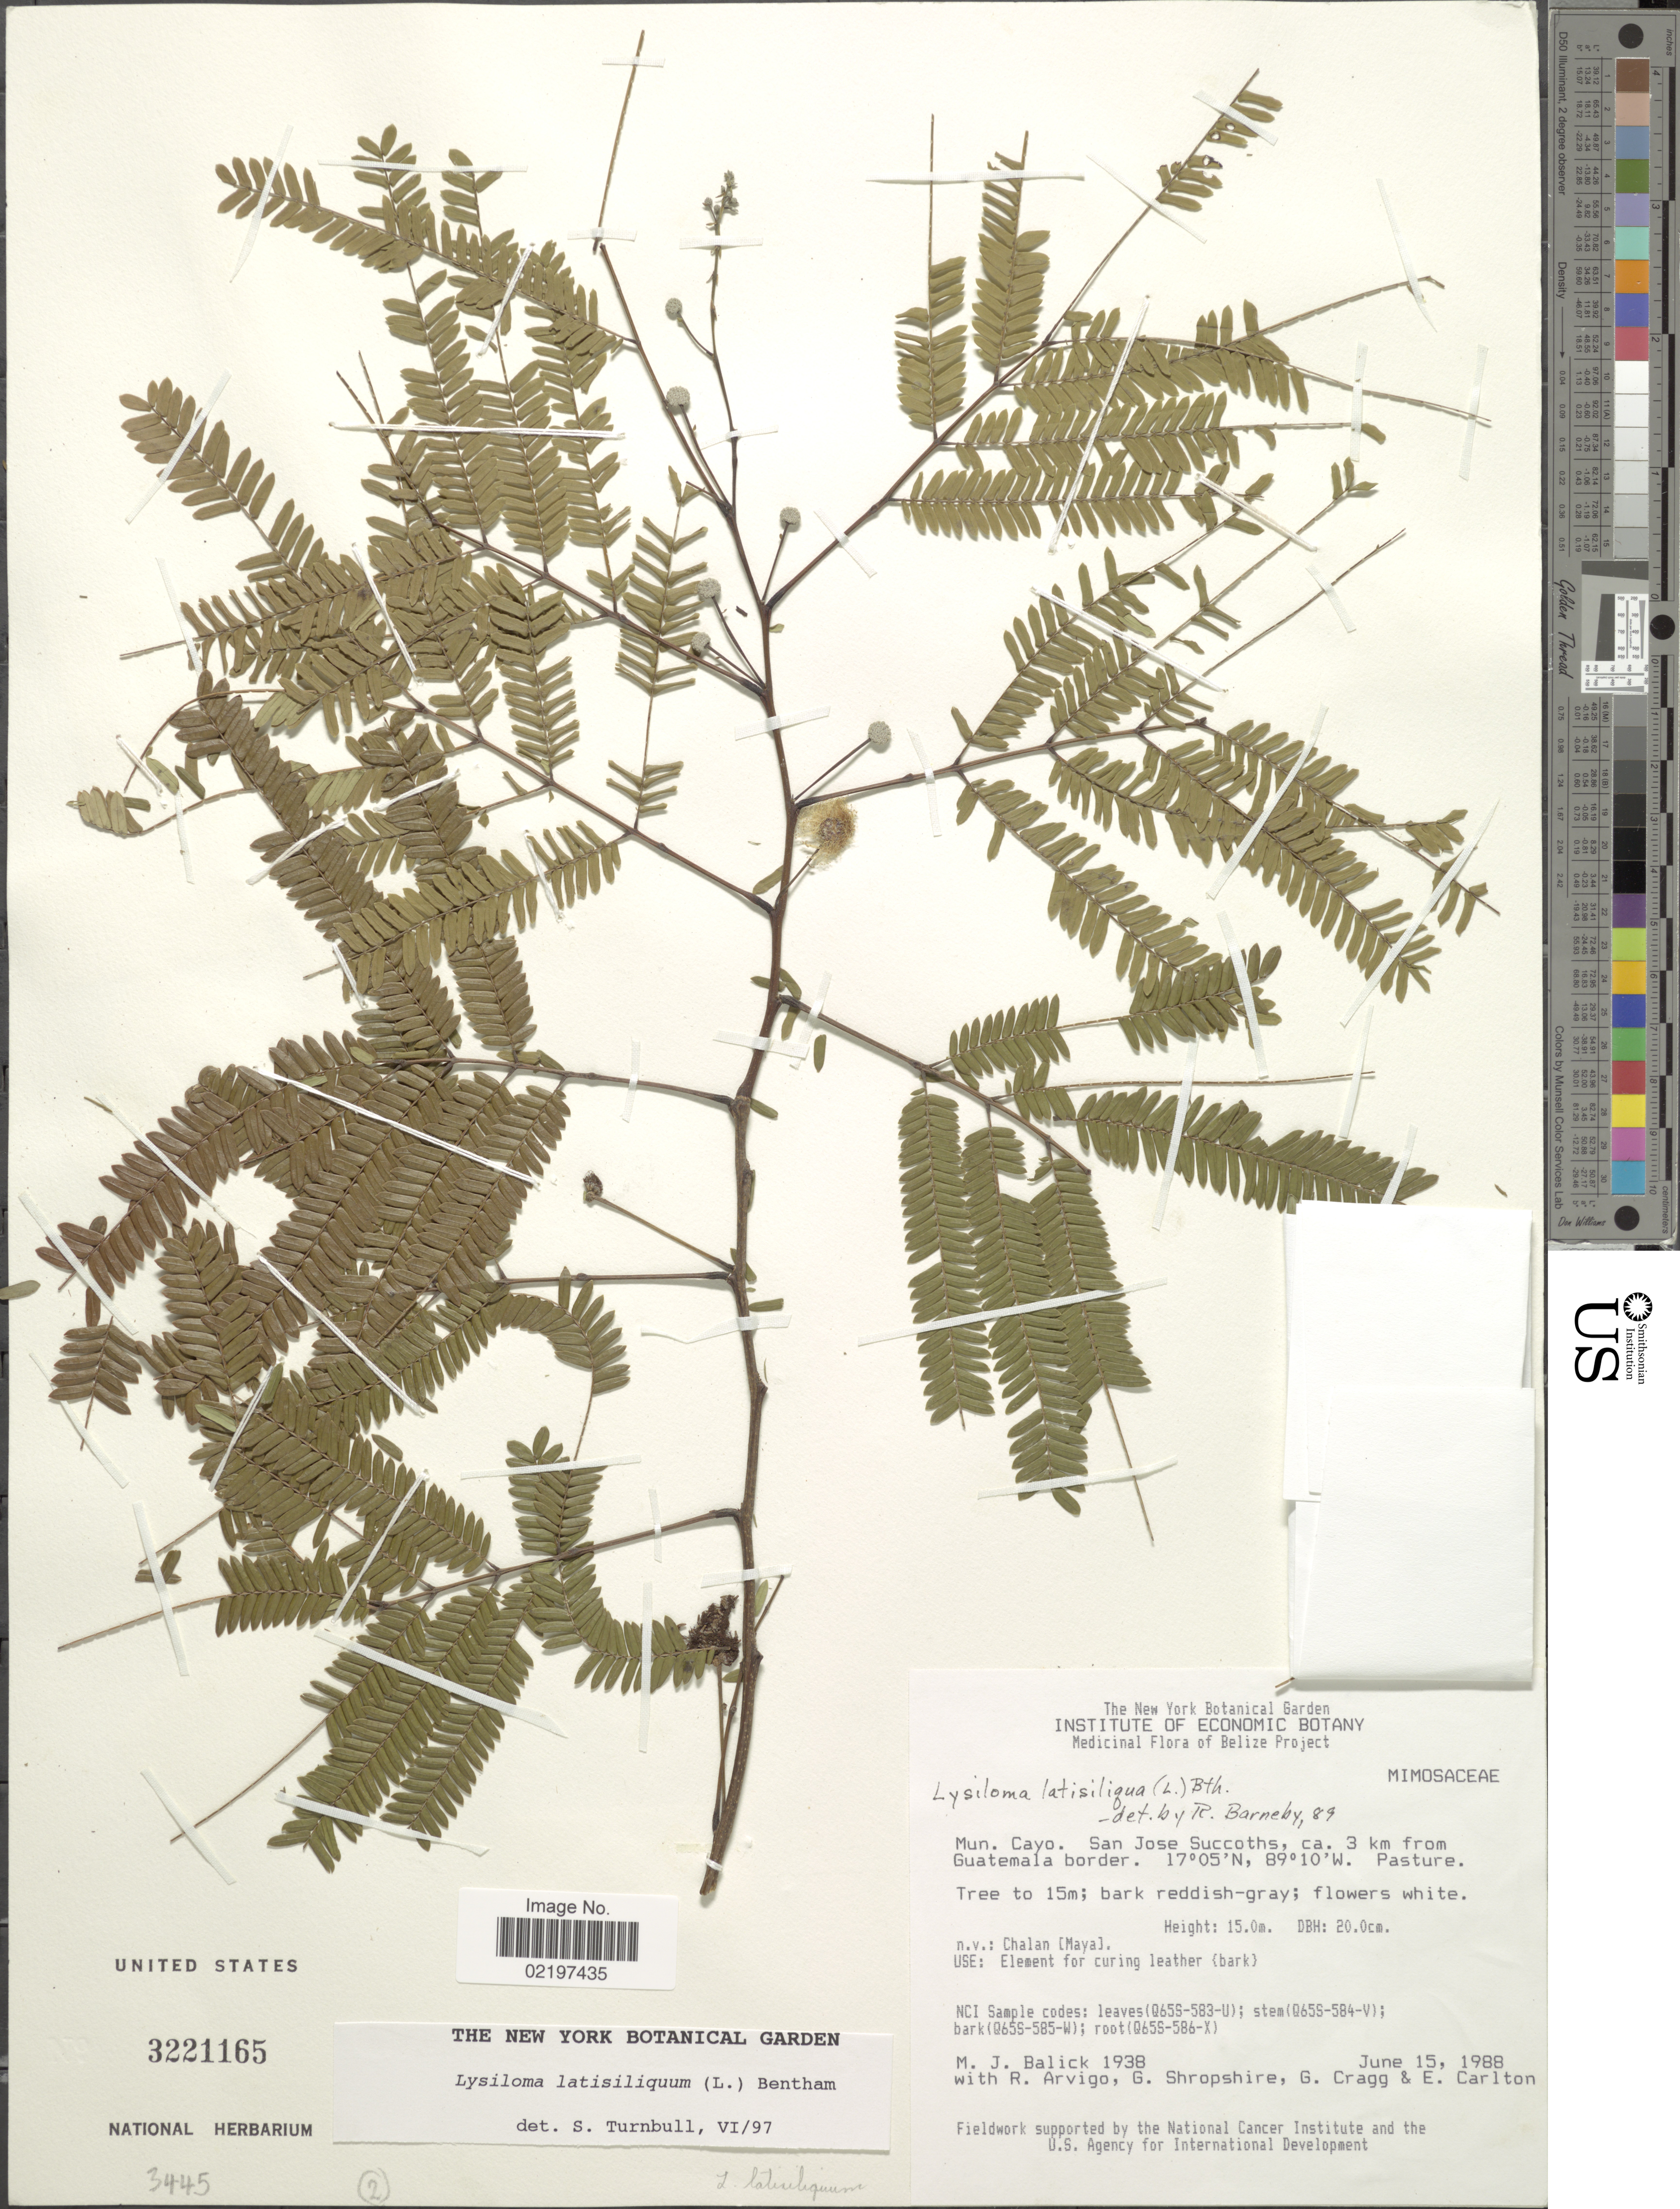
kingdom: Plantae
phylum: Tracheophyta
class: Magnoliopsida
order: Fabales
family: Fabaceae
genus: Lysiloma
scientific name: Lysiloma latisiliquum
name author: (L.) Benth.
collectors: M. J. Balick, R. Arvigo, G. Shropshire, G. Cragg & E. Carlton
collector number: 1938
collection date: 1988-06-15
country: Belize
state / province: Cayo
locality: San Jose Succoths, ca. 3 km from Guatemala border, Pasture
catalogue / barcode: US 3221165